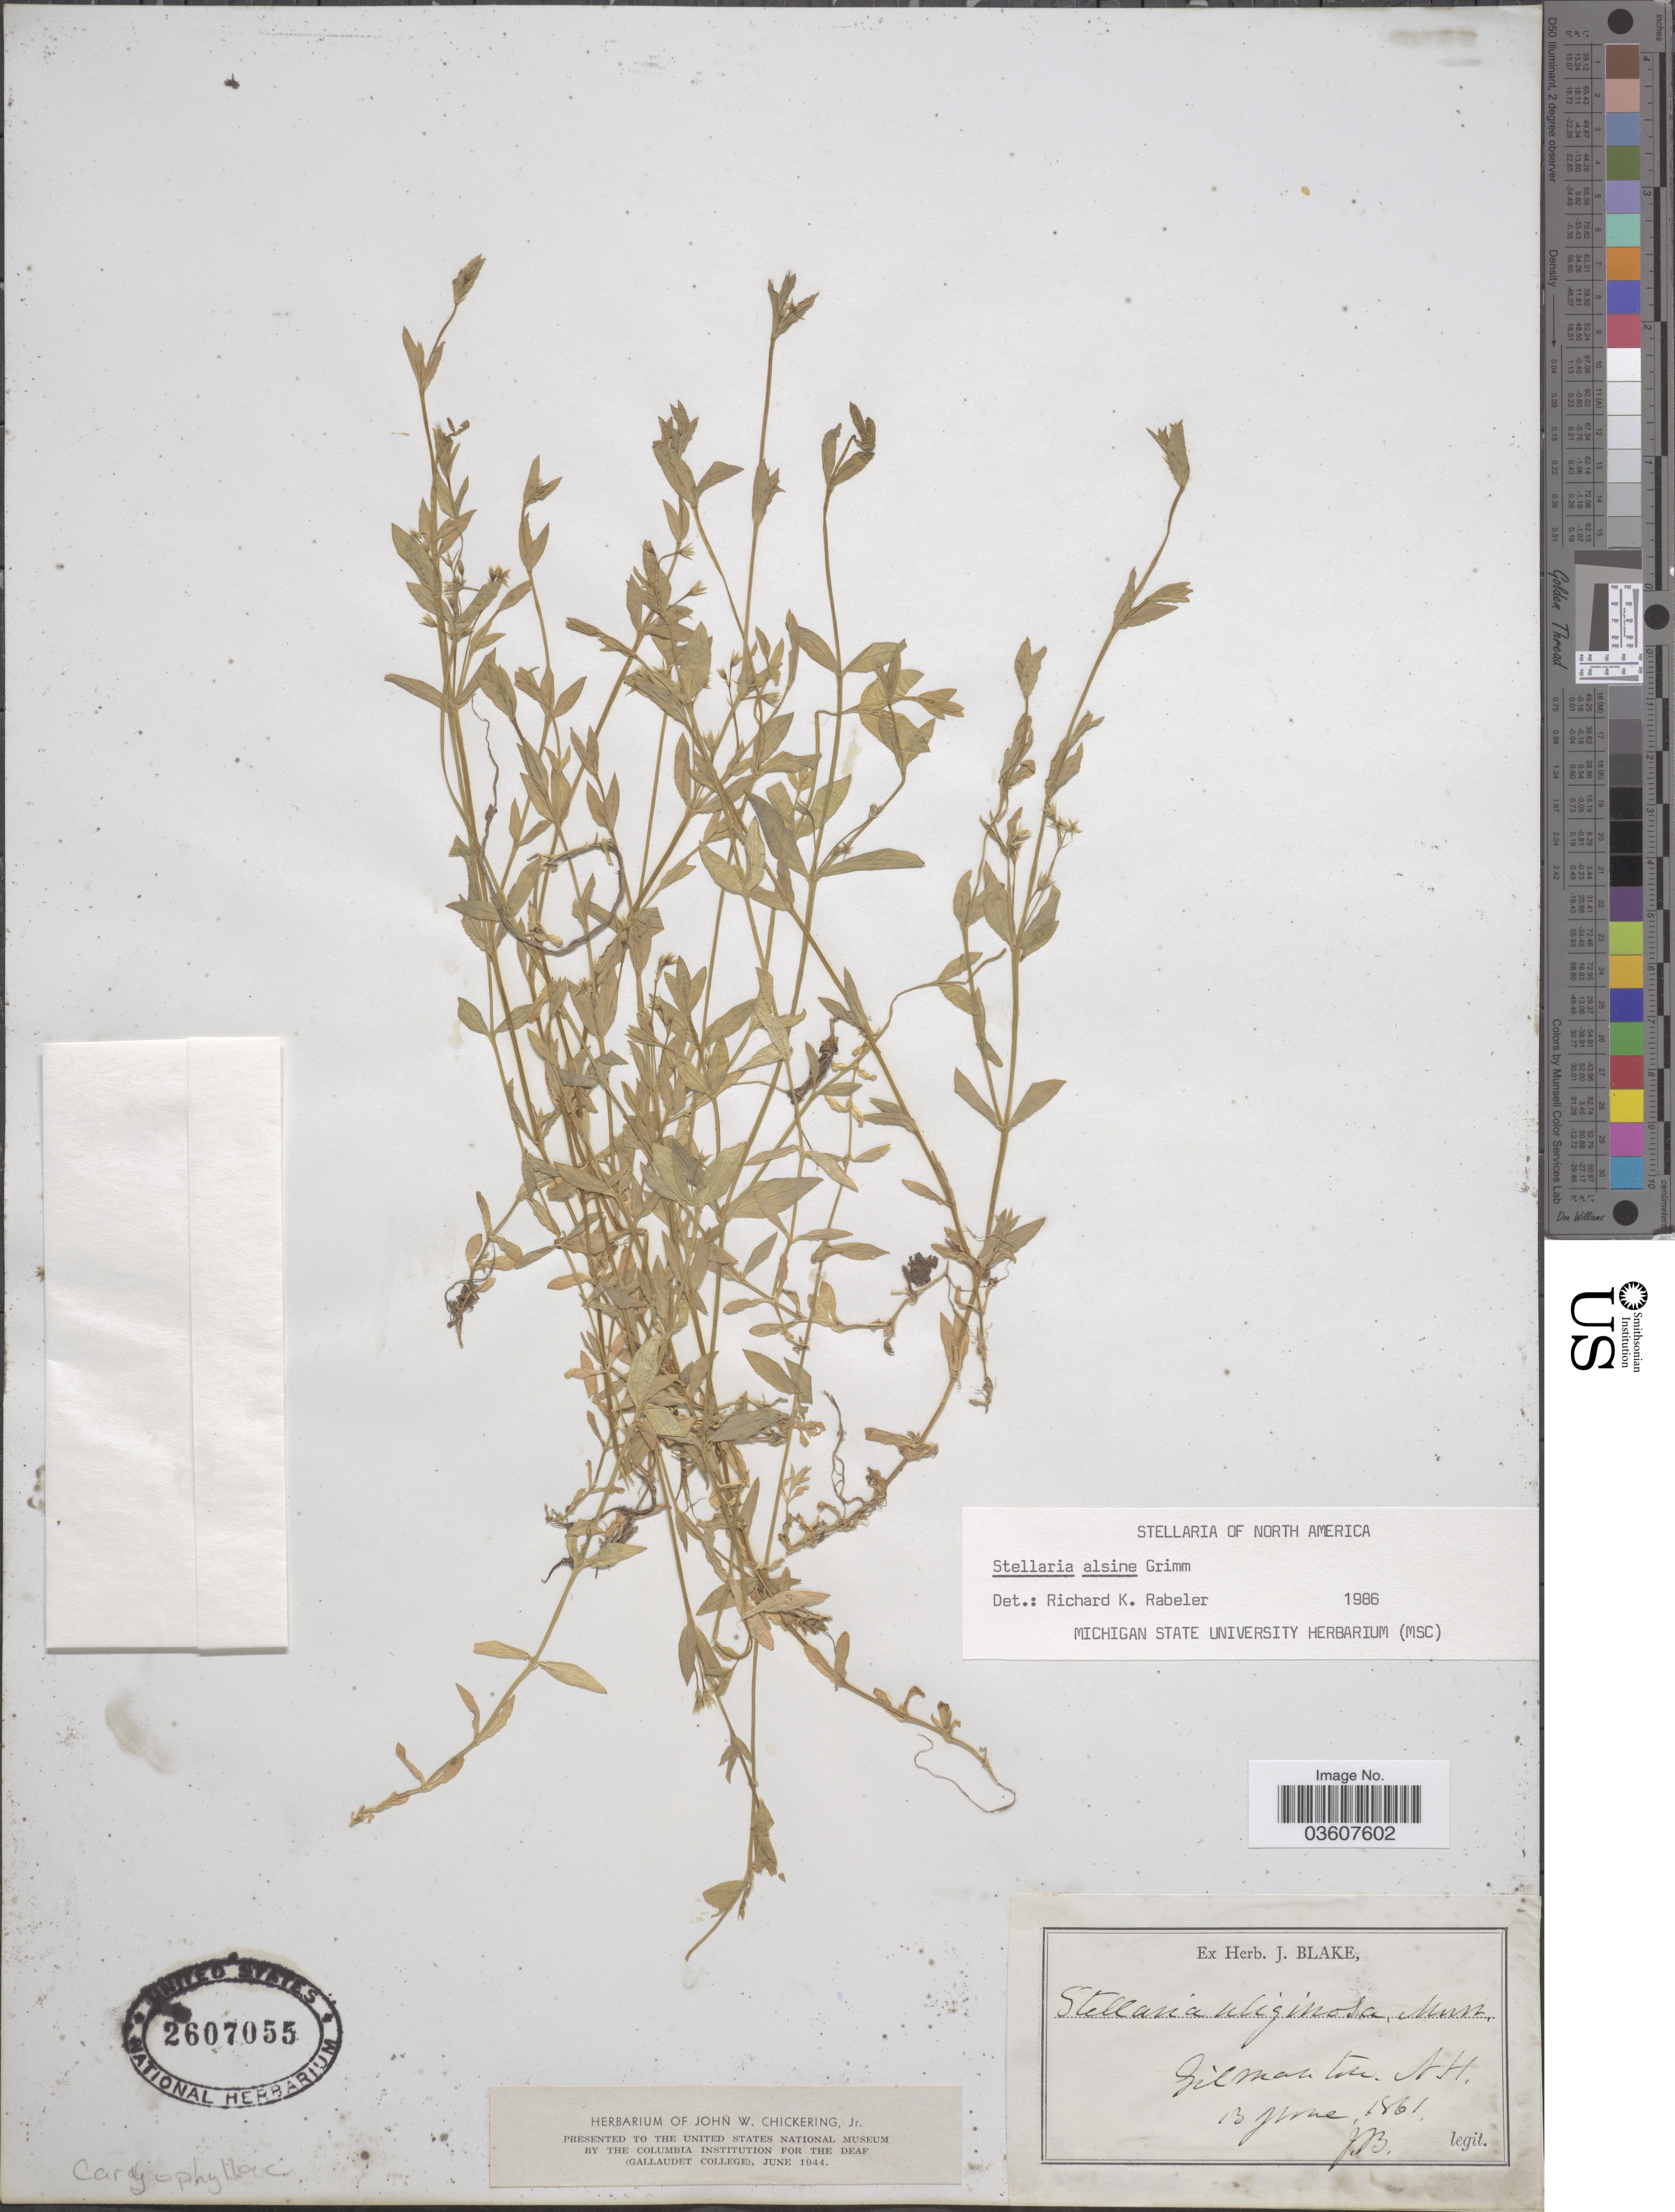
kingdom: Plantae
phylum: Tracheophyta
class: Magnoliopsida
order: Caryophyllales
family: Caryophyllaceae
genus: Stellaria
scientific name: Stellaria alsine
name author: Grimm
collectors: J. Blake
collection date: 1861-06-13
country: United States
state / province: New Hampshire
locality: Gilmanton.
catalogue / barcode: US 2607055